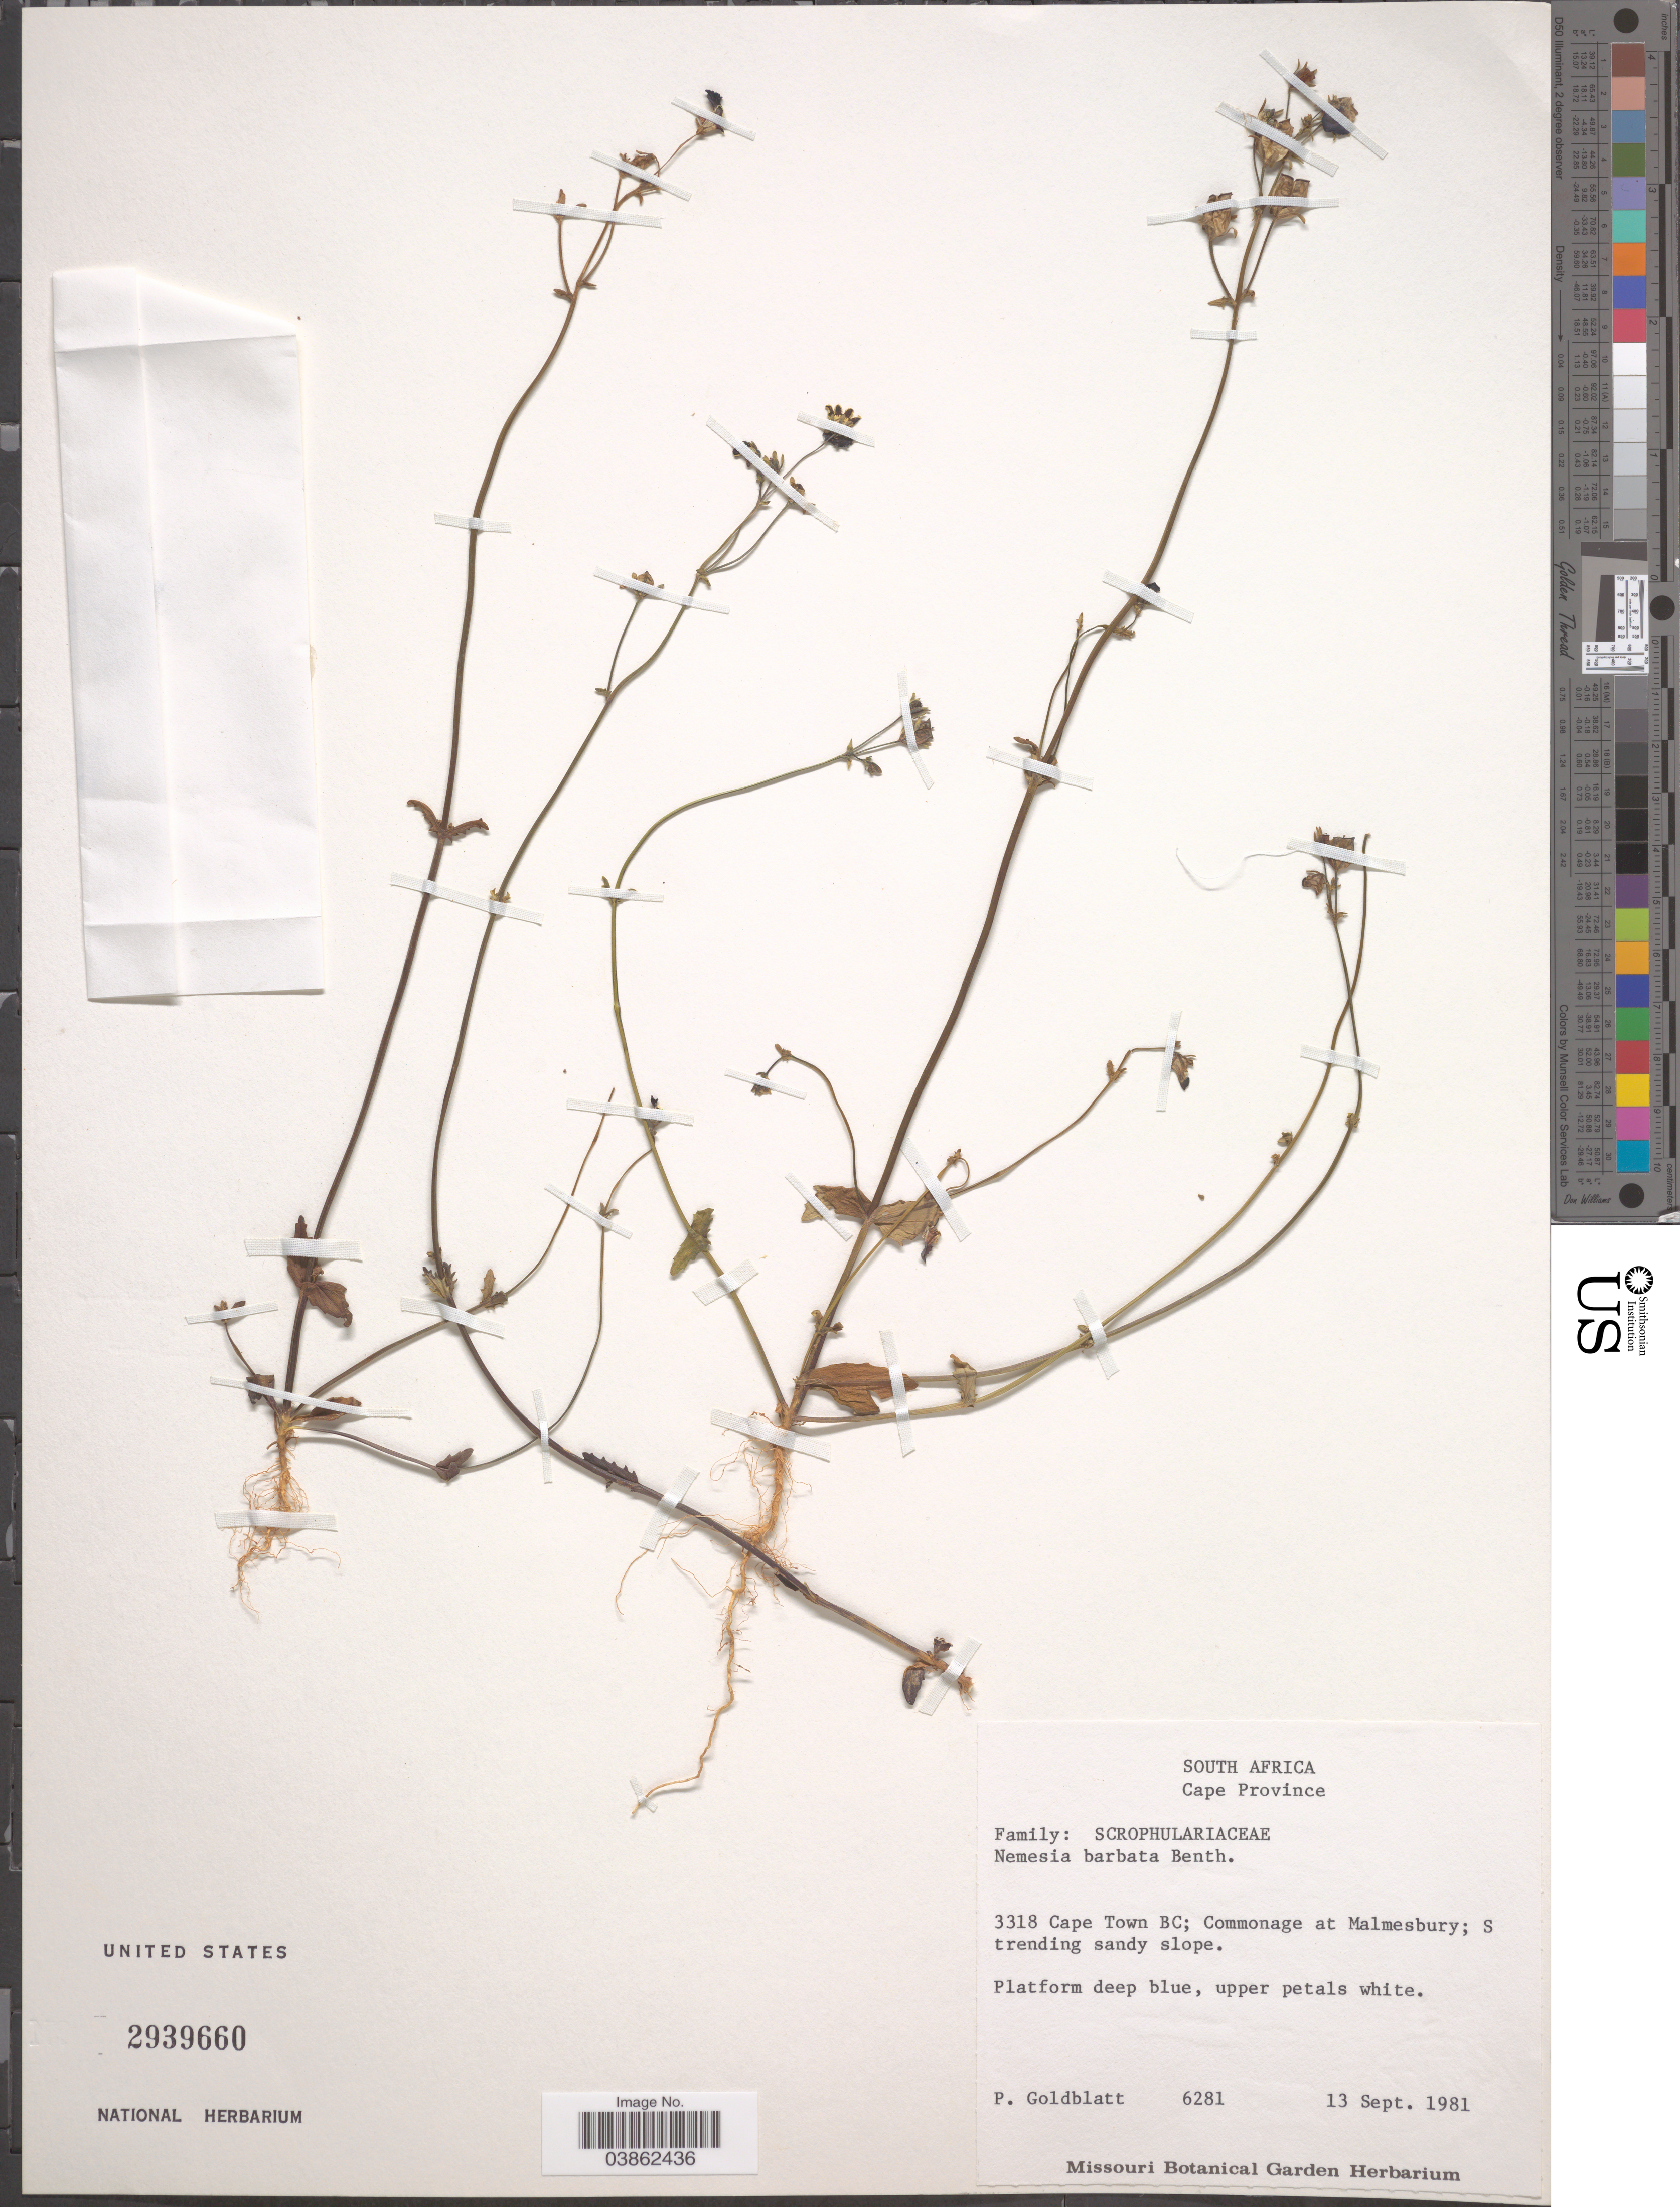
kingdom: Plantae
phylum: Tracheophyta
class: Magnoliopsida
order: Lamiales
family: Scrophulariaceae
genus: Nemesia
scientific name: Nemesia barbata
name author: (Thunb.) Benth.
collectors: P. Goldblatt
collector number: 6281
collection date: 1981-09-13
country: South Africa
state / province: Western Cape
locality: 3318 Cape Town BC; Commonage at Malmesbury; S trending sandy slope.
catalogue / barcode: US 2939660